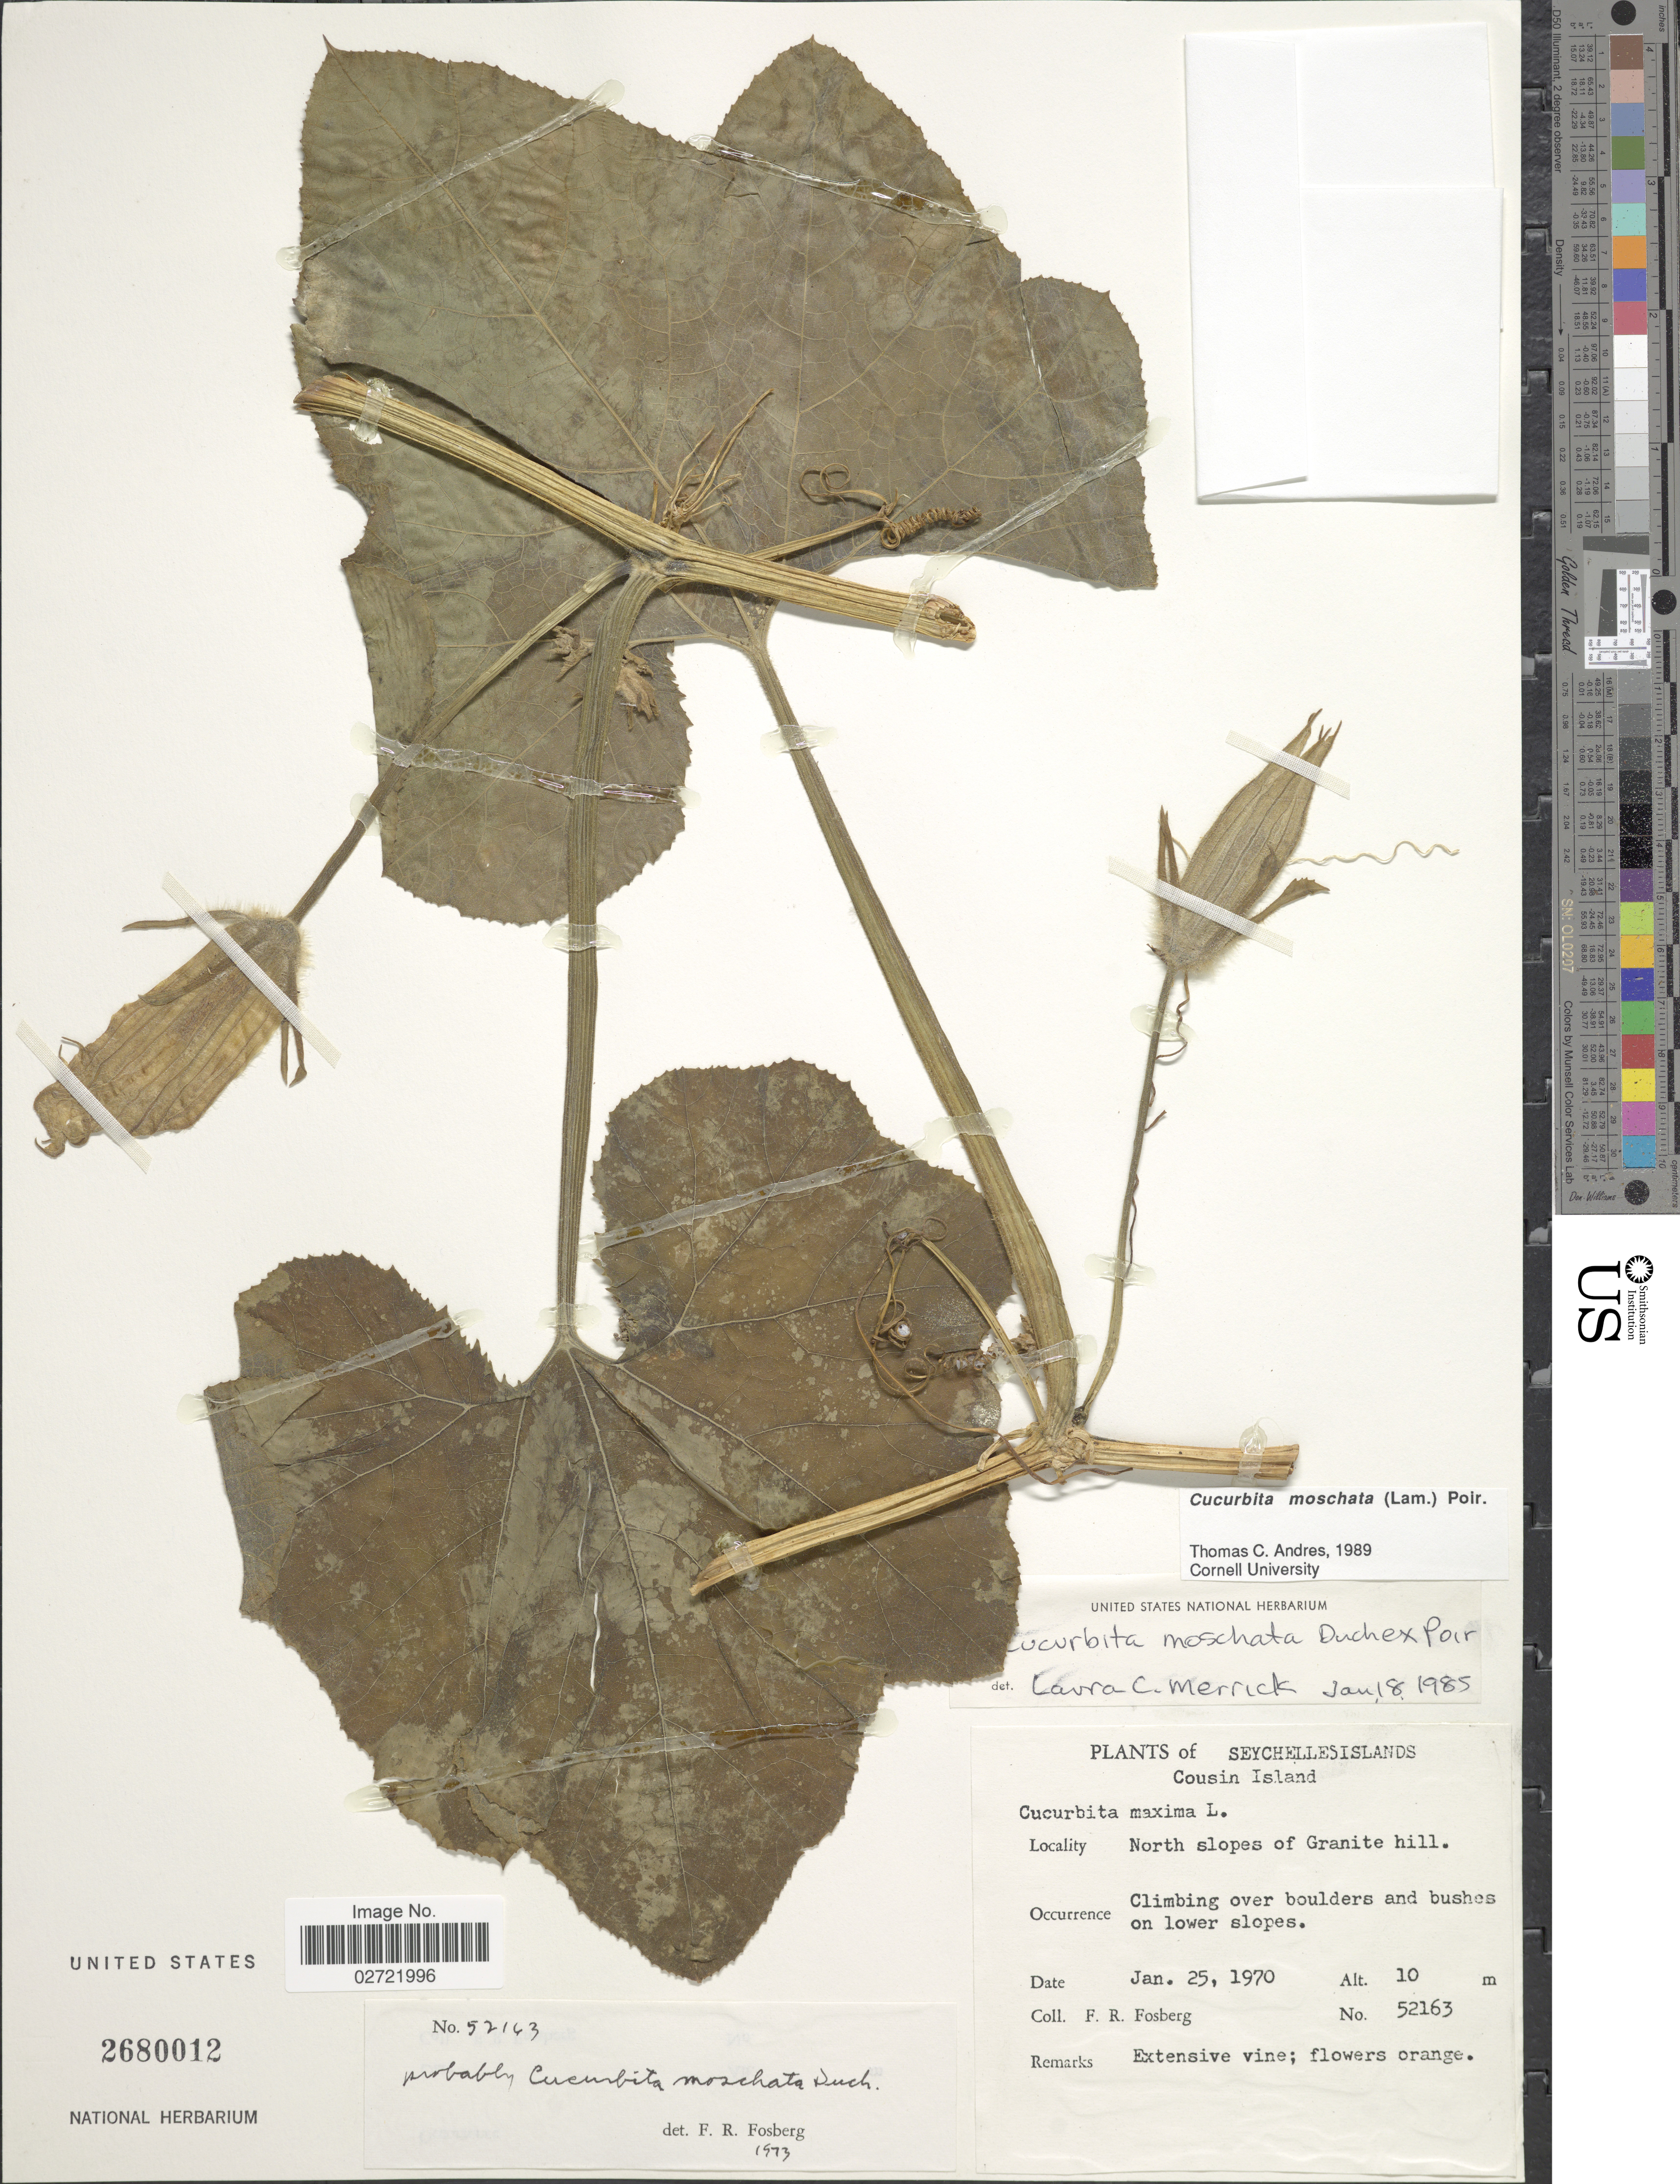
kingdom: Plantae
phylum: Tracheophyta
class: Magnoliopsida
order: Cucurbitales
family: Cucurbitaceae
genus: Cucurbita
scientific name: Cucurbita moschata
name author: (Duch.) Poir.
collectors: F. R. Fosberg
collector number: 52163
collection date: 1970-01-25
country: Seychelles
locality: Seychelles Islands, Cousin Island, North slopes of Granite hill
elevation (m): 10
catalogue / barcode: US 2680012